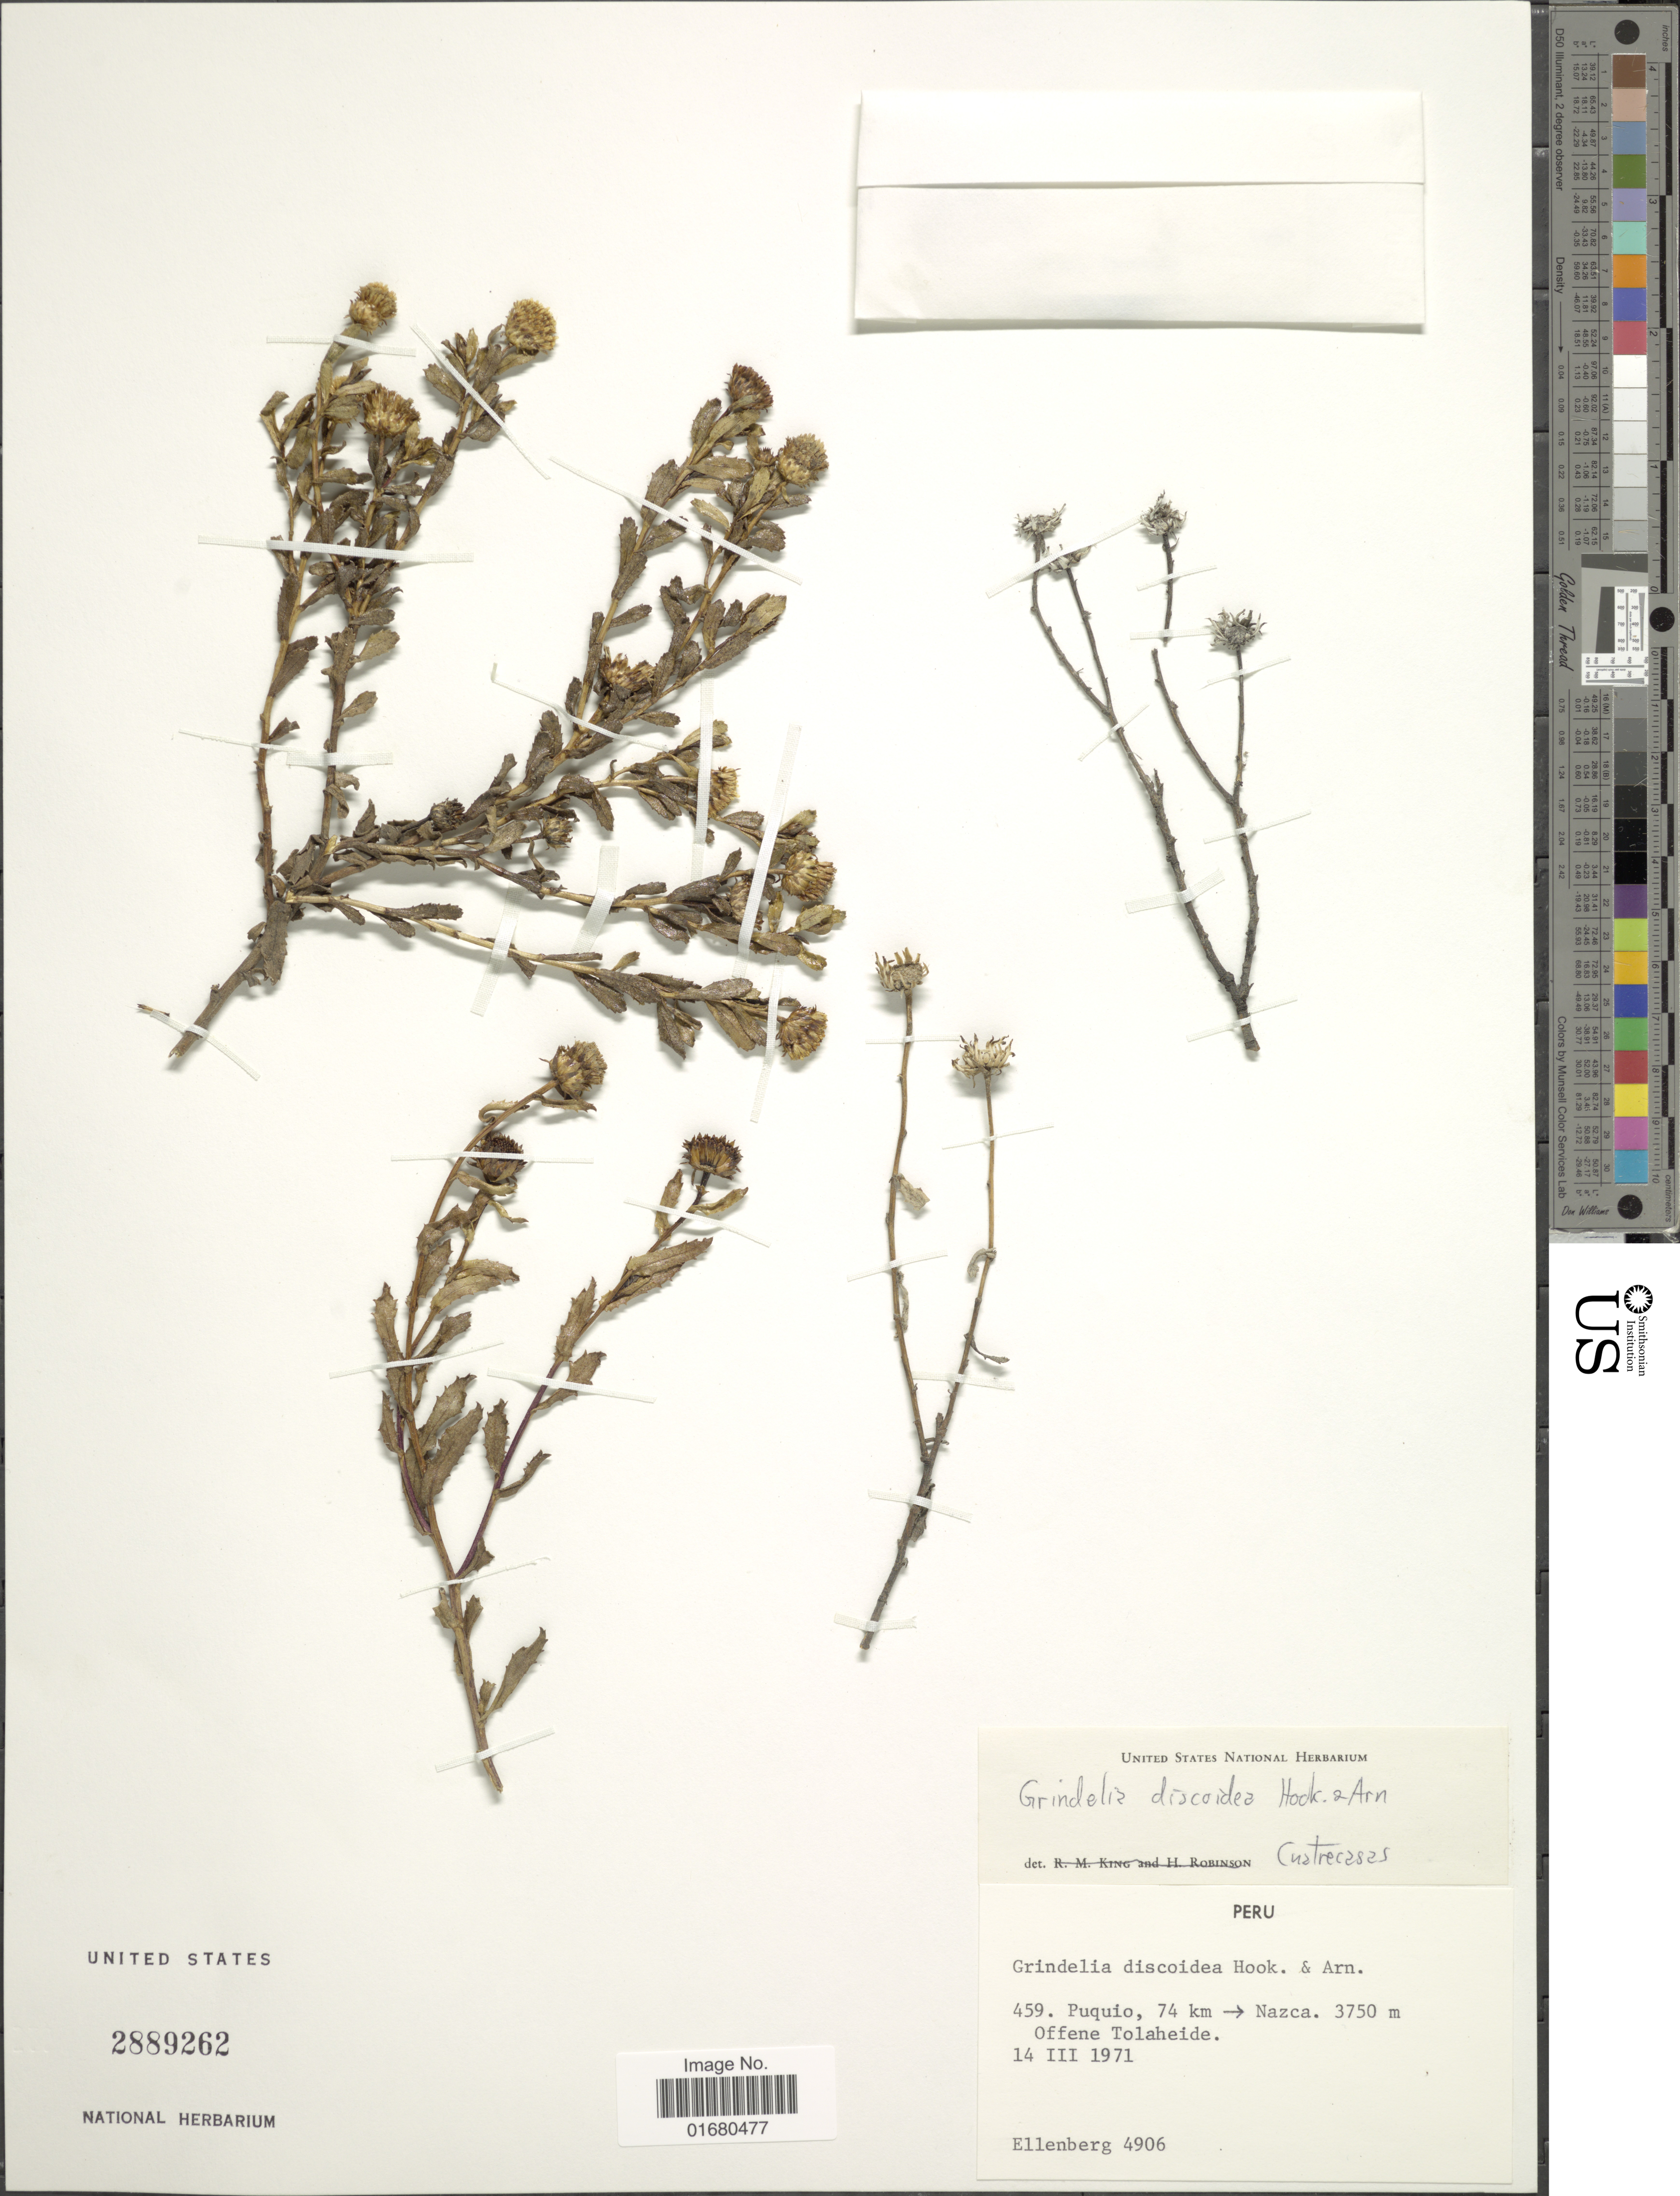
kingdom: Plantae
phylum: Tracheophyta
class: Magnoliopsida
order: Asterales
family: Asteraceae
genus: Grindelia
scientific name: Grindelia brachystephana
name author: Griseb.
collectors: H. Ellenberg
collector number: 4906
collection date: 1971-03-14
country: Peru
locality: Puquio, 74 km Nazca, Offene Tolaheide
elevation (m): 3750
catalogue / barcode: US 2889262